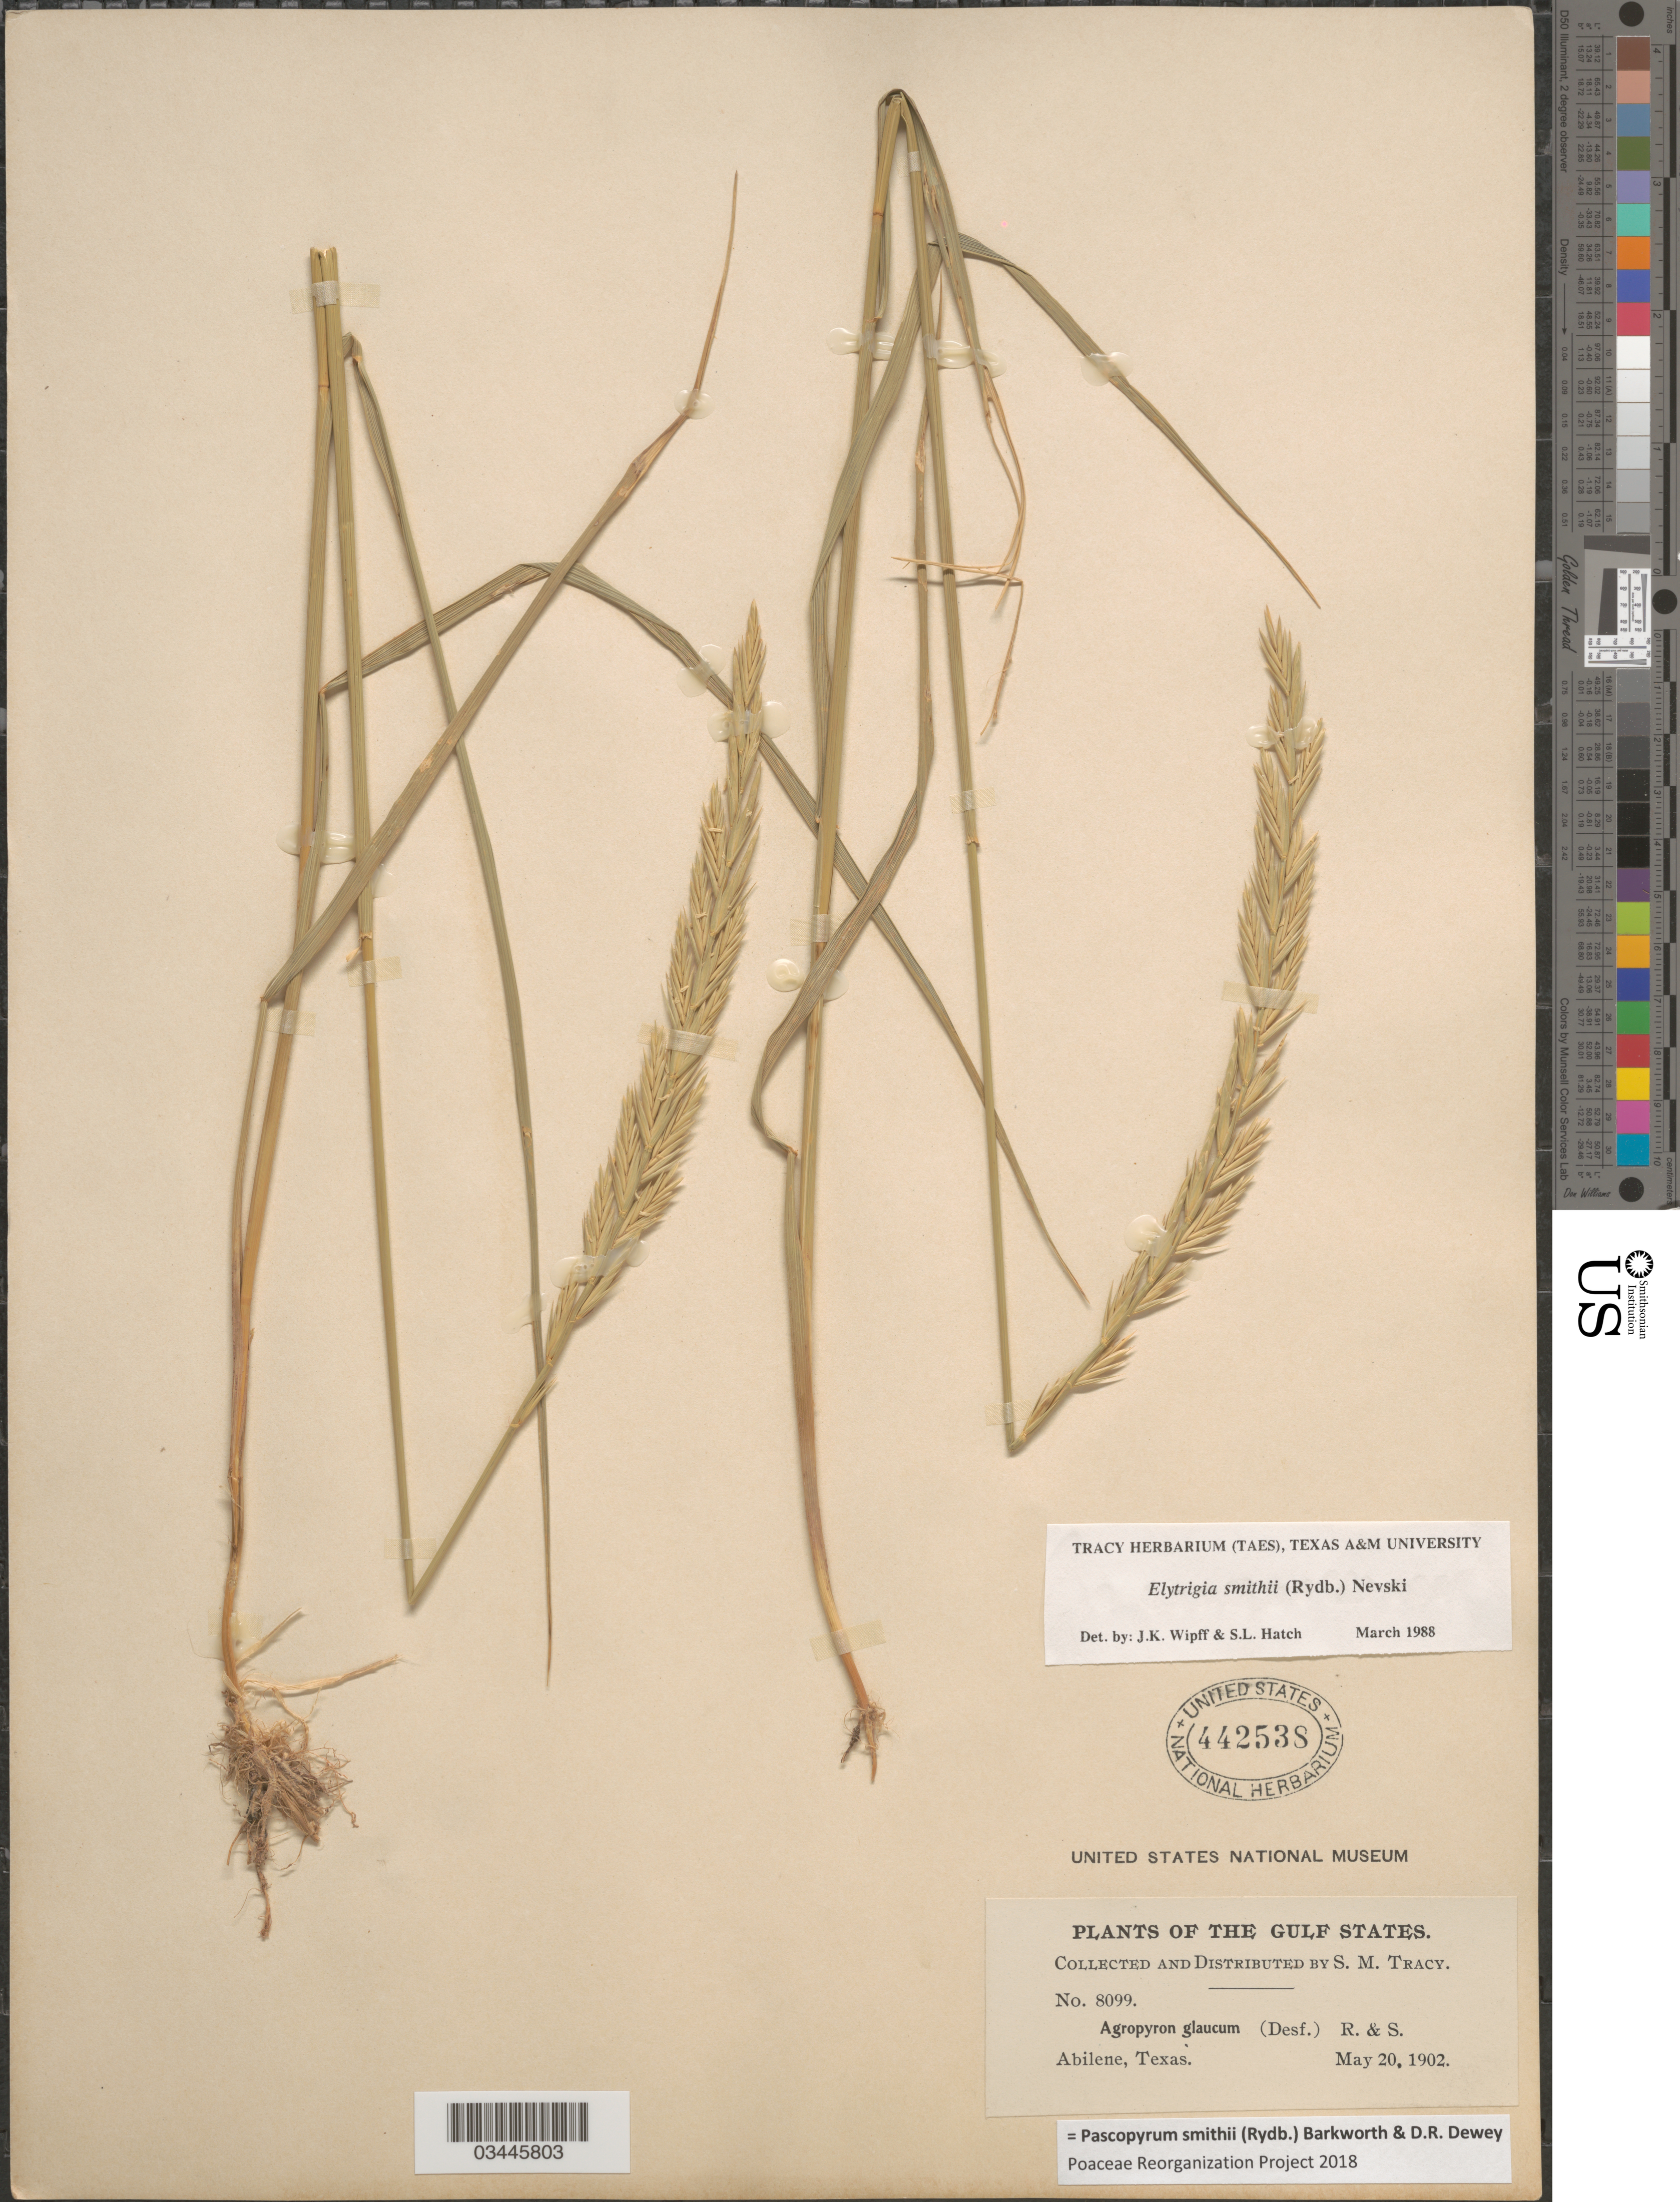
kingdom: Plantae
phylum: Tracheophyta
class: Liliopsida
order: Poales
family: Poaceae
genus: Pascopyrum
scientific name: Pascopyrum smithii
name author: (Rydb.) Barkworth & Dewey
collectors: S. M. Tracy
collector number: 8099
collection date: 1902-05-20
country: United States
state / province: Texas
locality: The Gulf States. Abilene.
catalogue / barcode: US 442538